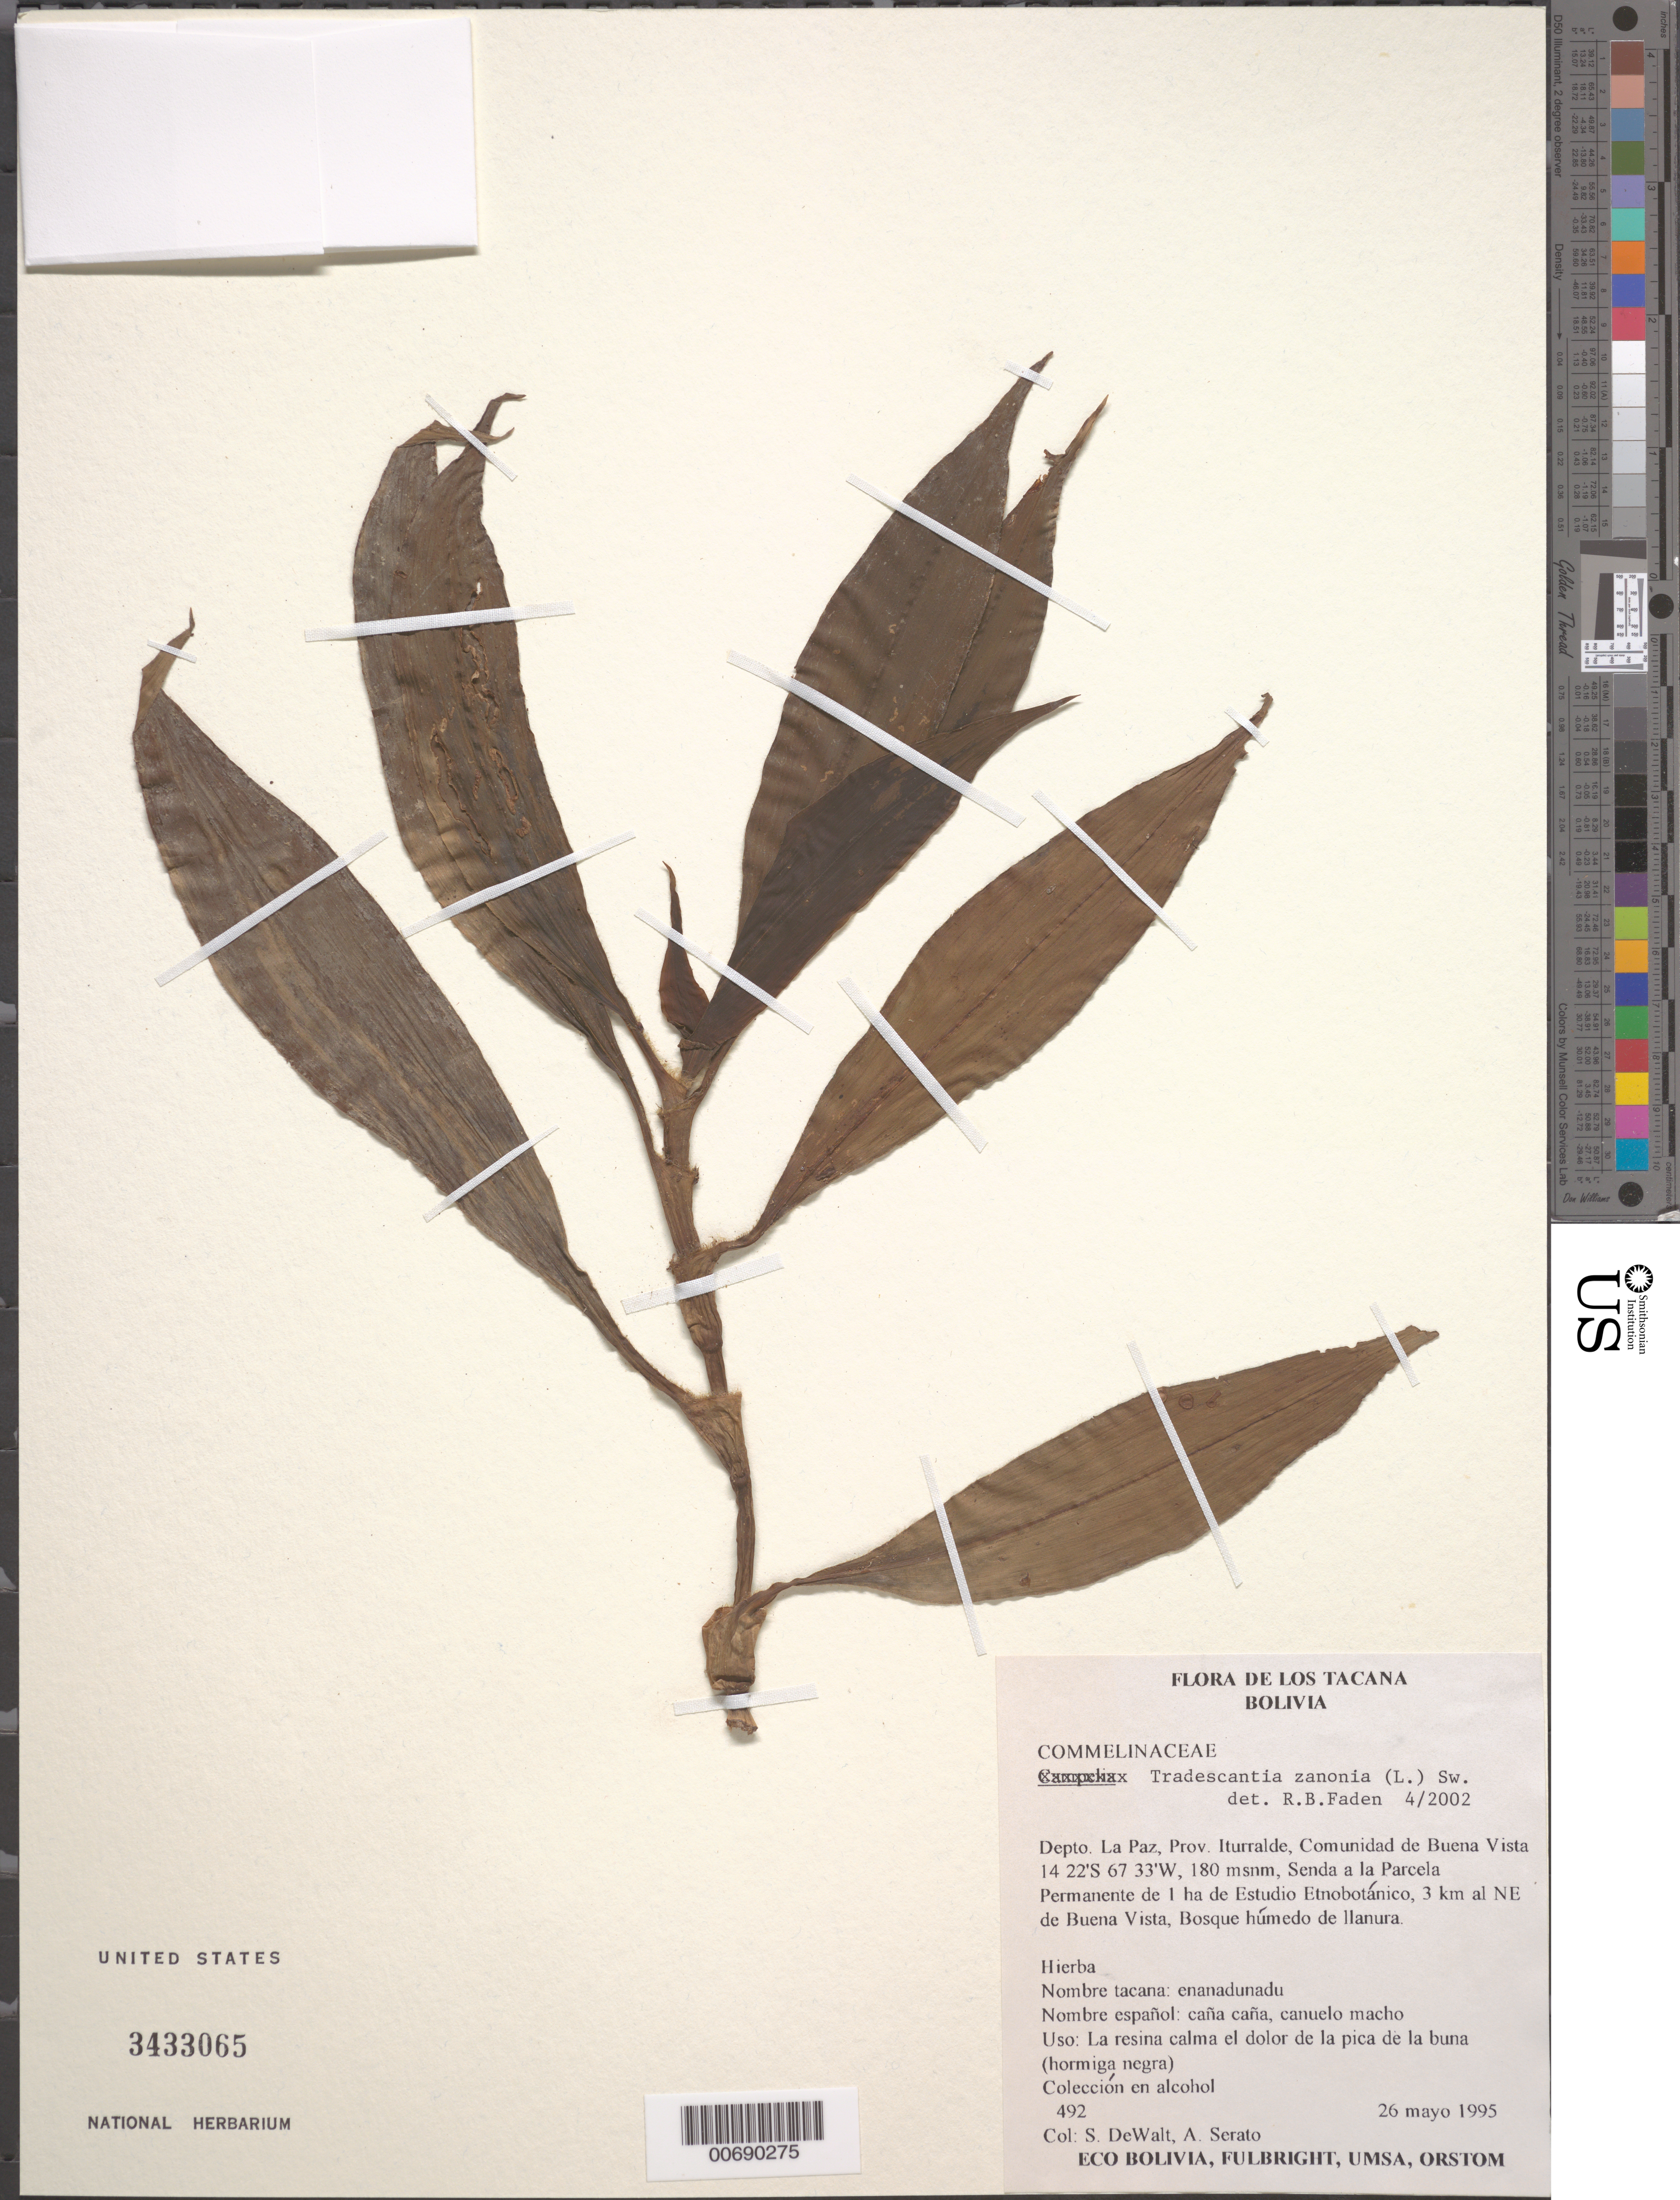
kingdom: Plantae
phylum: Tracheophyta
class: Liliopsida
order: Commelinales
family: Commelinaceae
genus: Tradescantia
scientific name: Tradescantia zanonia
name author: (L.) Sw.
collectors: S. Dewalt & A. Serato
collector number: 492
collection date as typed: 26 May 1995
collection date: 1995-05-26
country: Bolivia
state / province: La Paz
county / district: Iturralde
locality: Comunidad de Buena Vista .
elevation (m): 180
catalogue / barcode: US 3433065